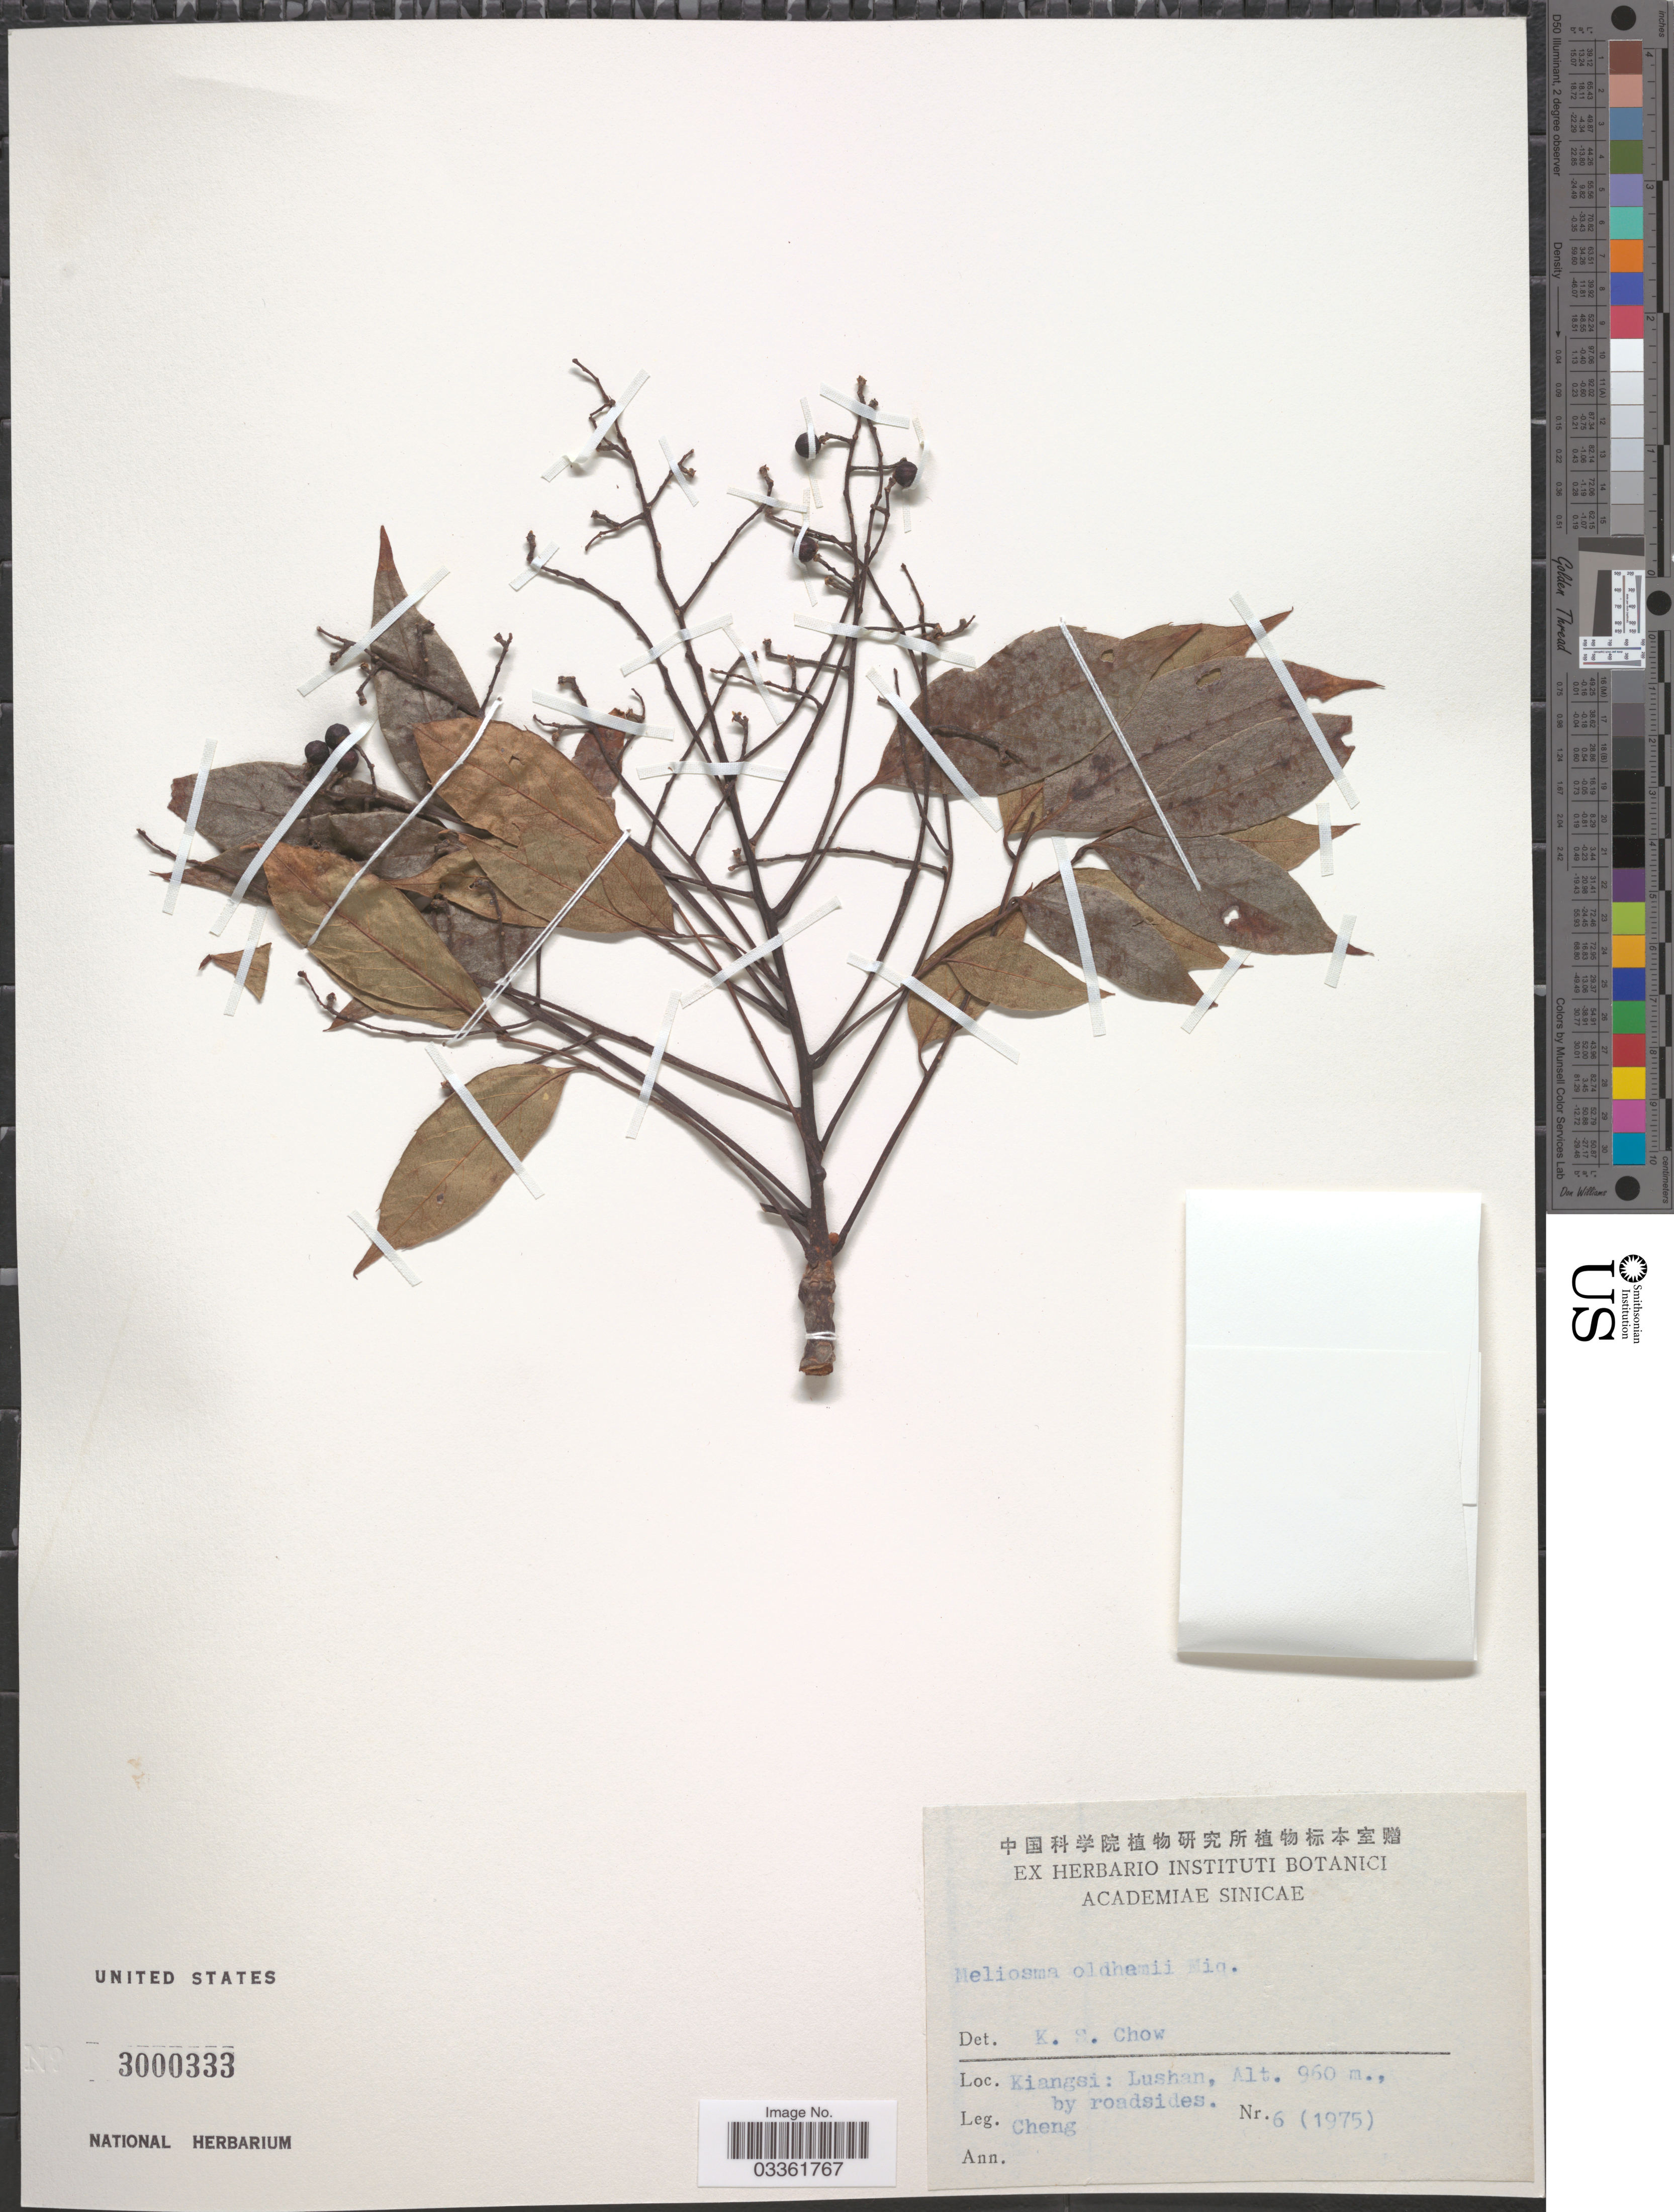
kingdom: Plantae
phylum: Tracheophyta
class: Magnoliopsida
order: Proteales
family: Sabiaceae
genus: Meliosma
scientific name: Meliosma rhoifolia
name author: Maxim.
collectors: -. Cheng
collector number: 6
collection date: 1975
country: China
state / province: Jiangxi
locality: Kiangsi: Lushan, by roadsides.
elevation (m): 960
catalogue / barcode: US 3000333